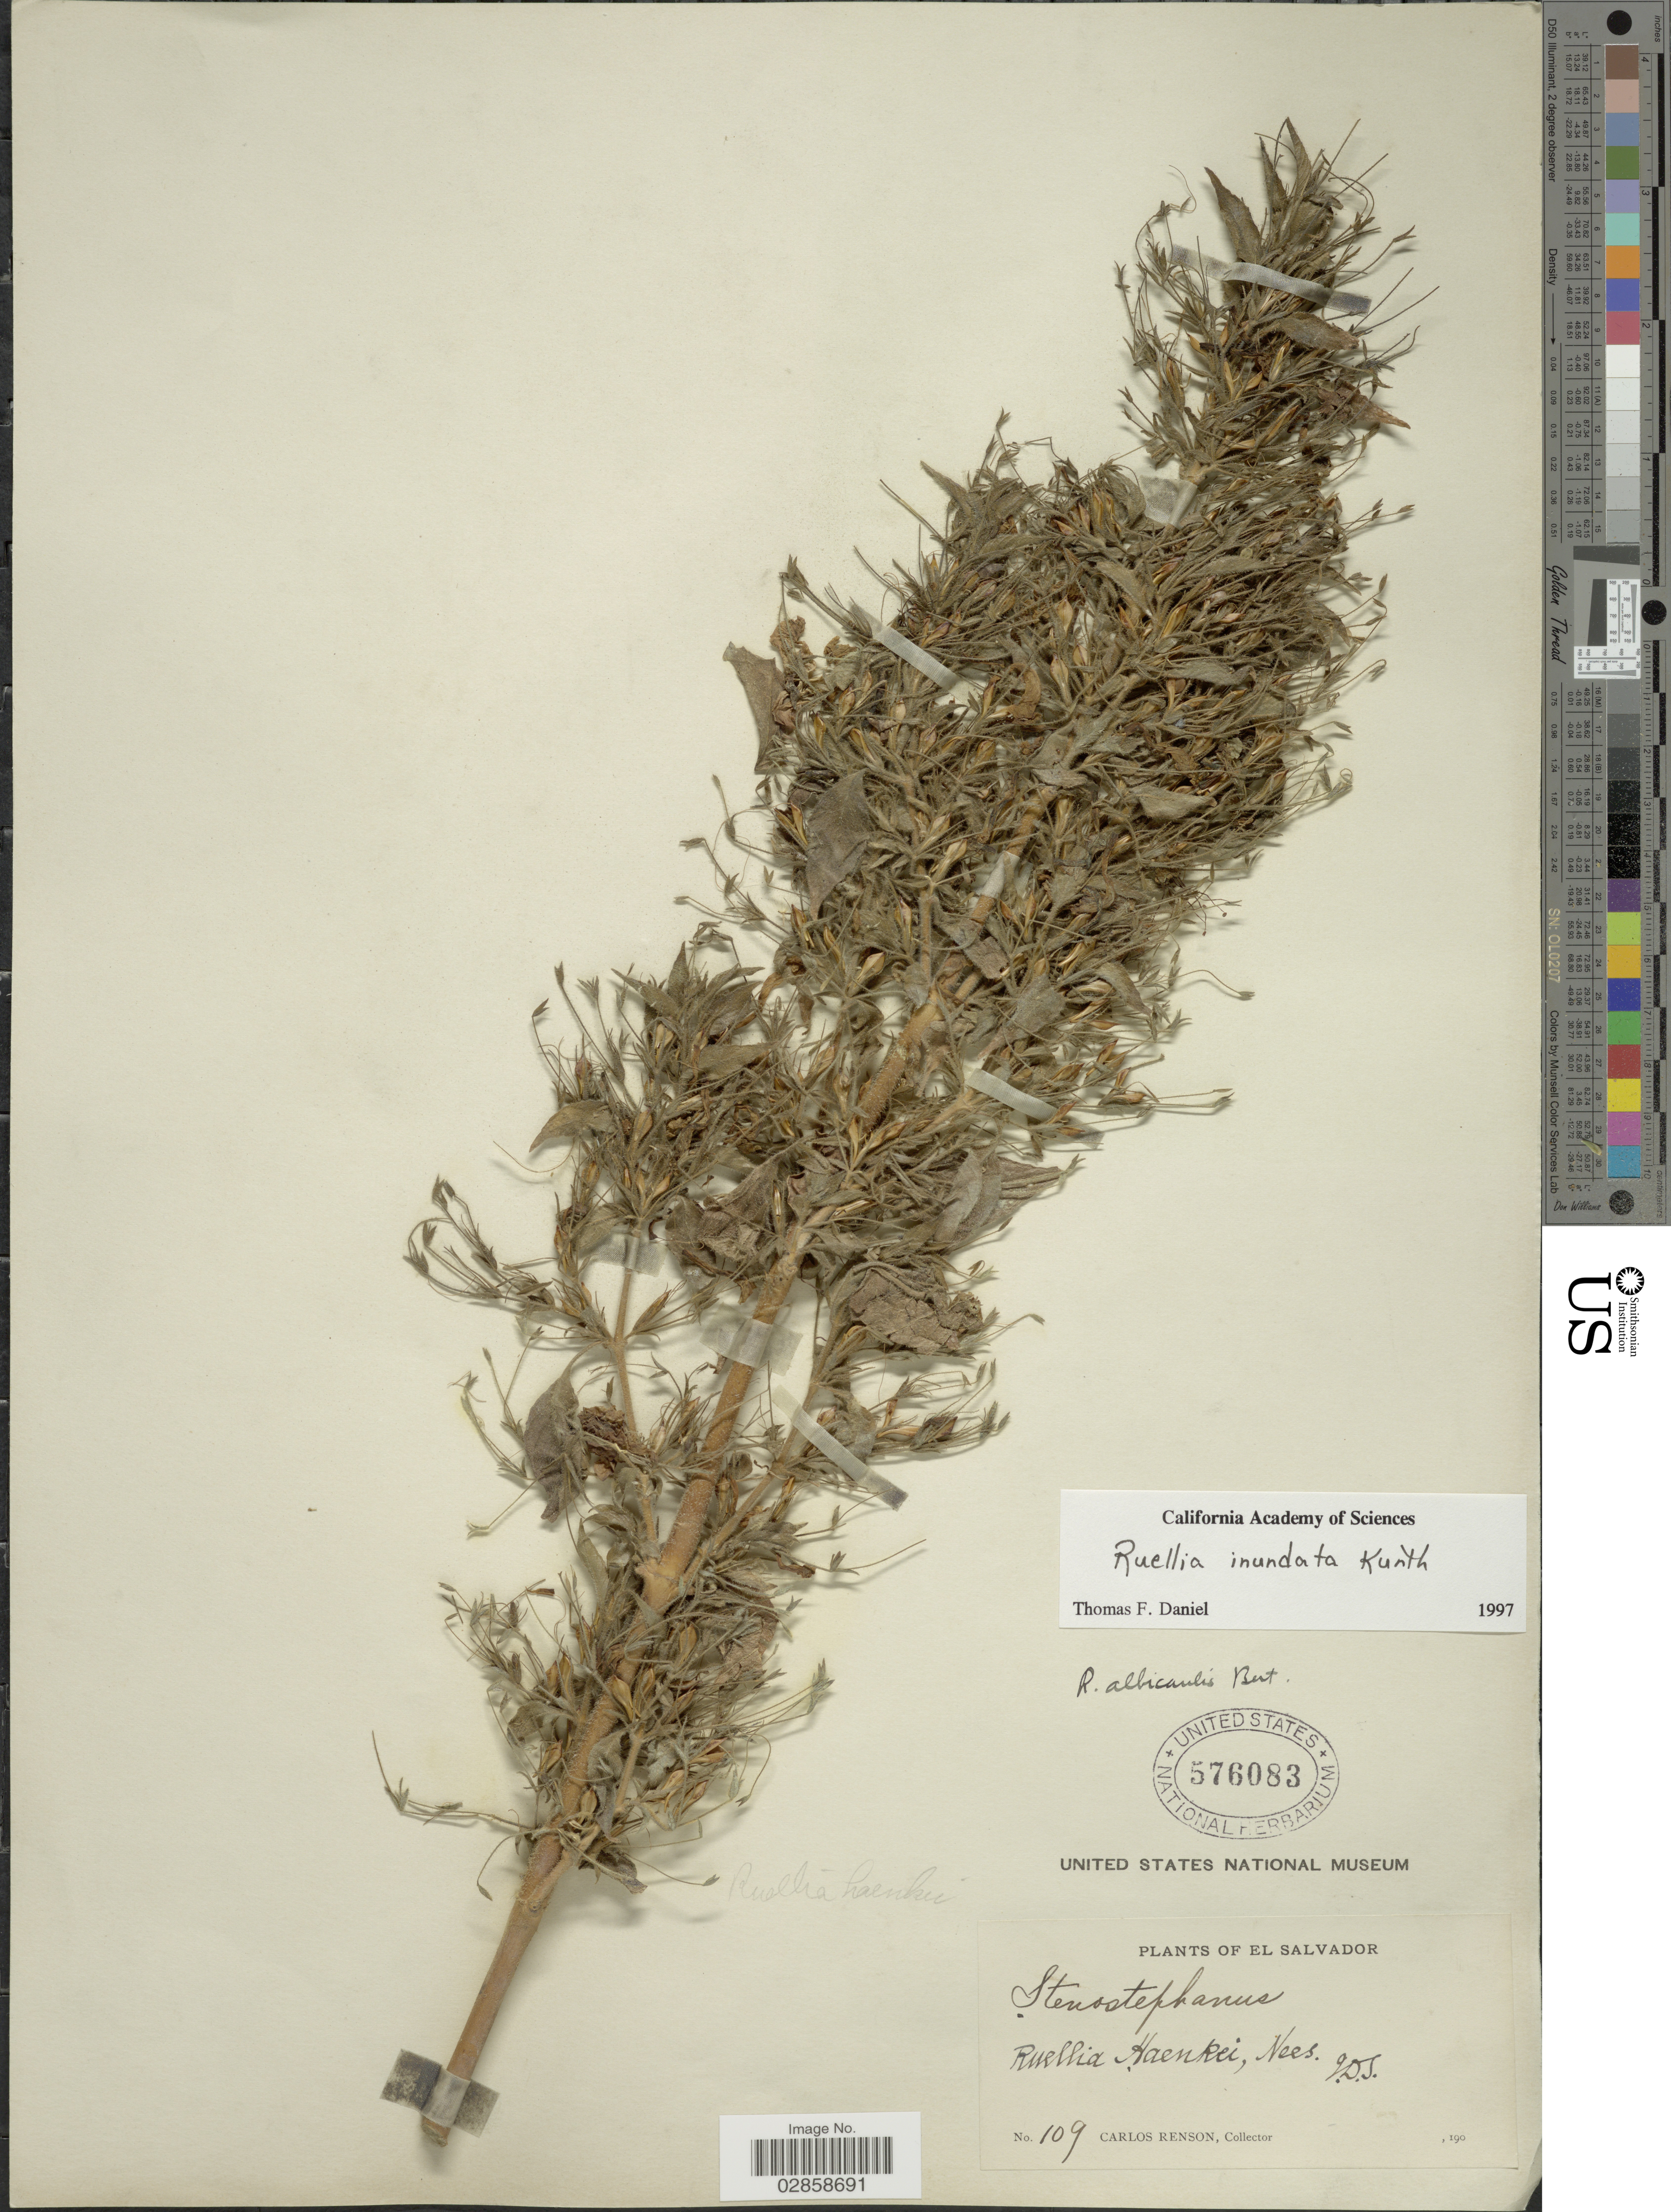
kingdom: Plantae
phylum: Tracheophyta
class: Magnoliopsida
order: Lamiales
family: Acanthaceae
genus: Ruellia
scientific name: Ruellia inundata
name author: Kunth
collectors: C. Renson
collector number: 109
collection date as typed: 190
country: El Salvador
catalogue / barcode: US 576083